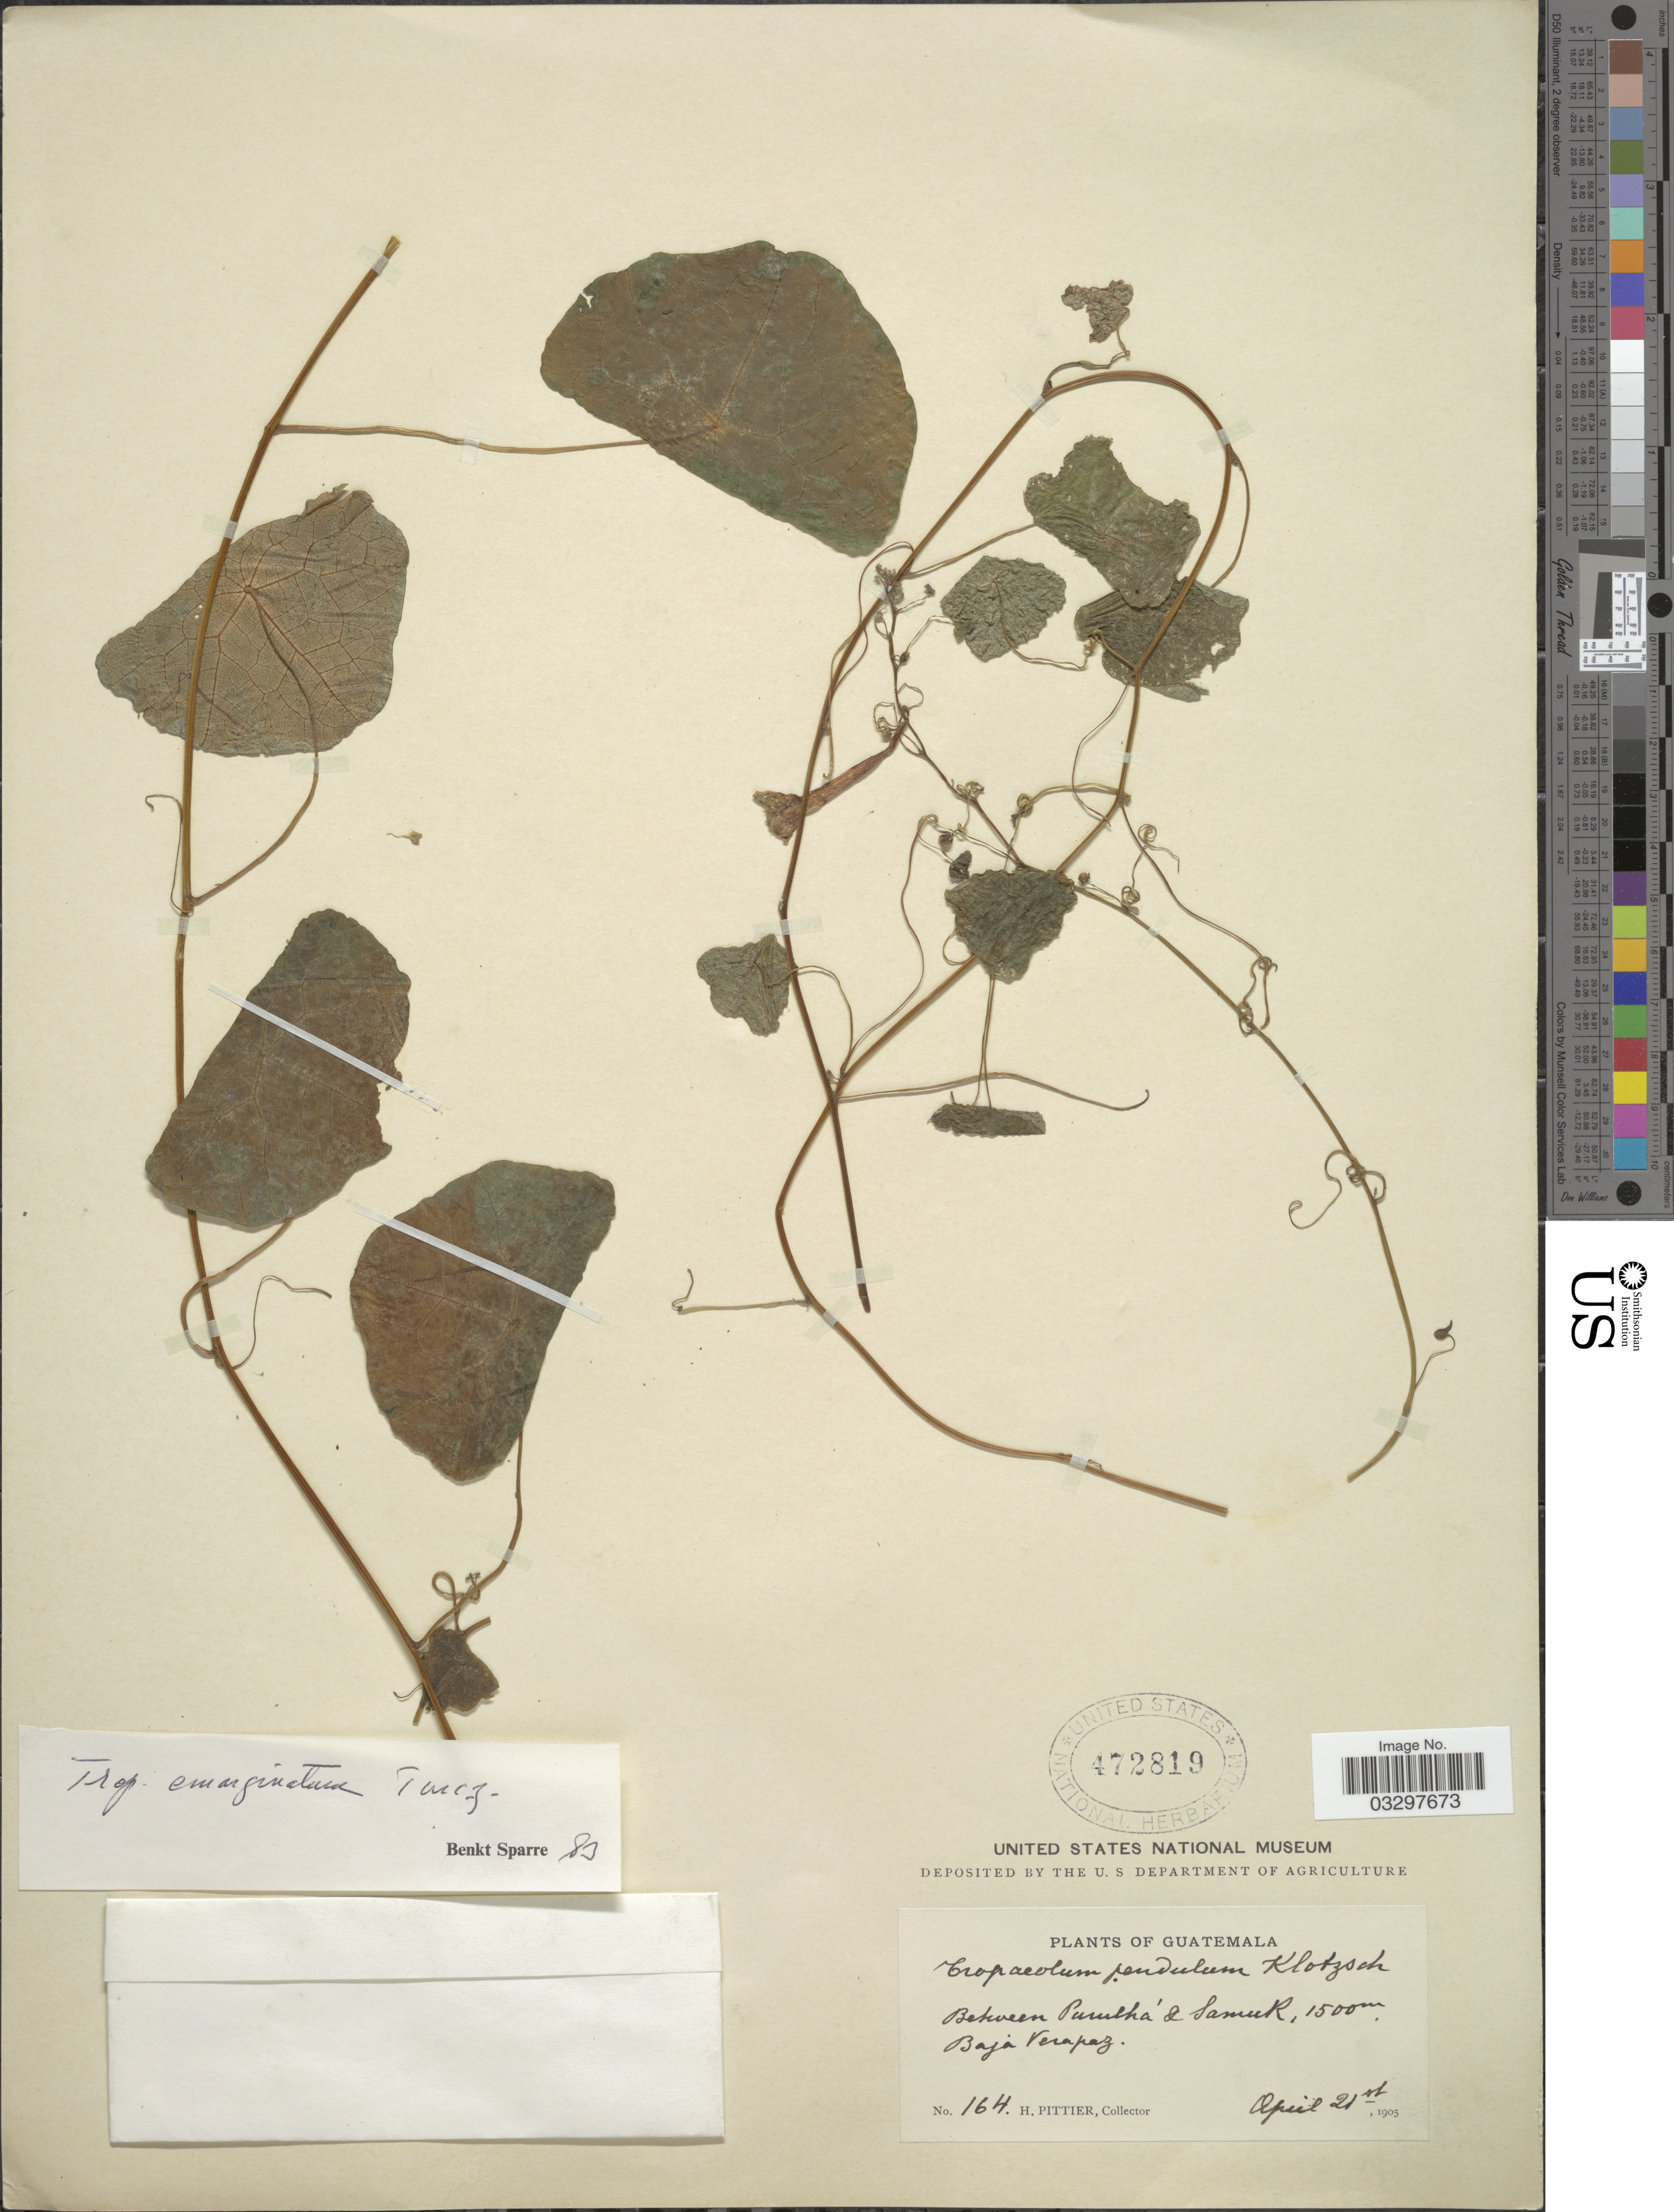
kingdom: Plantae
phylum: Tracheophyta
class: Magnoliopsida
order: Brassicales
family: Tropaeolaceae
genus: Tropaeolum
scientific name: Tropaeolum emarginatum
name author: Turcz.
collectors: H. F. Pittier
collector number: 164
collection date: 1905-04-21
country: Guatemala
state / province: Baja Verapaz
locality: Between Puculhá & Samuk.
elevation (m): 1500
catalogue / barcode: US 472819